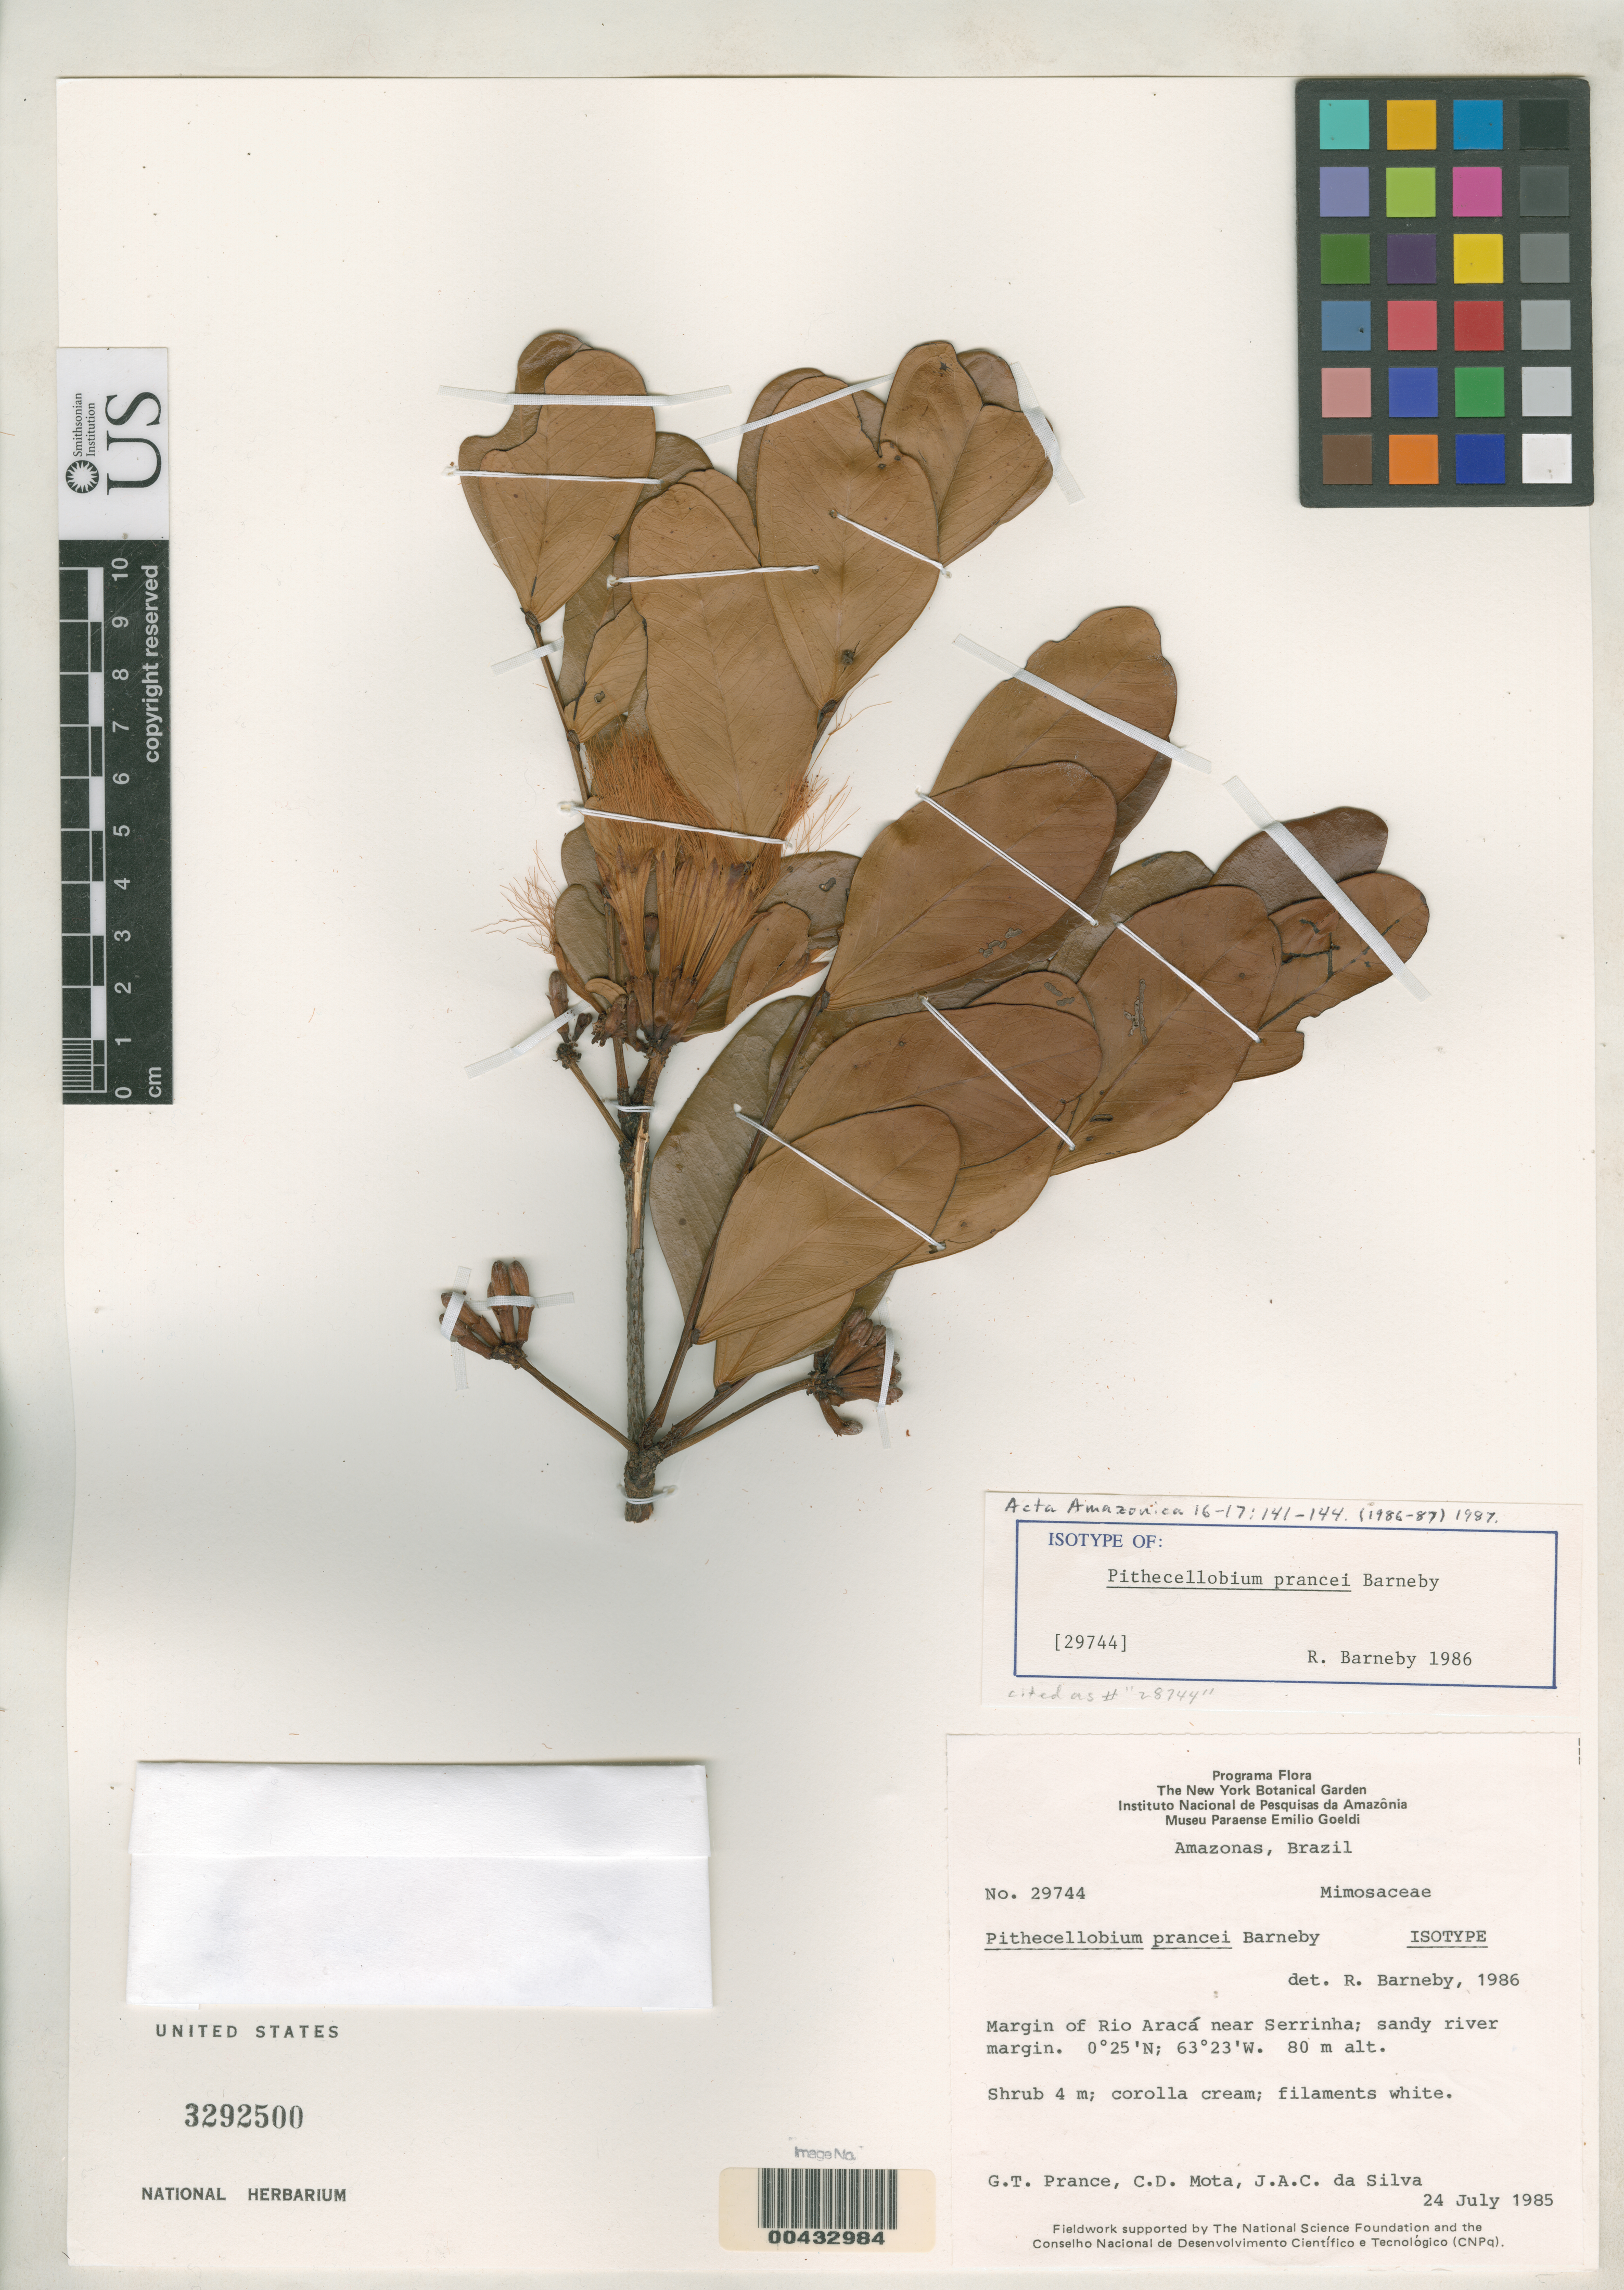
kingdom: Plantae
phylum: Tracheophyta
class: Magnoliopsida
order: Fabales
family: Fabaceae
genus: Pithecellobium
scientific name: Pithecellobium prancei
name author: Barneby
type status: Isotype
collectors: G. T. Prance, C. D. Mota & J. A. C. Silva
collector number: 29744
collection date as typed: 24 Jul 1985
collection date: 1985-07-24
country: Brazil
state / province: Amazonas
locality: Margin of Rio Araca near Serrinha.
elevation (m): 80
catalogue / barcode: US 3292500